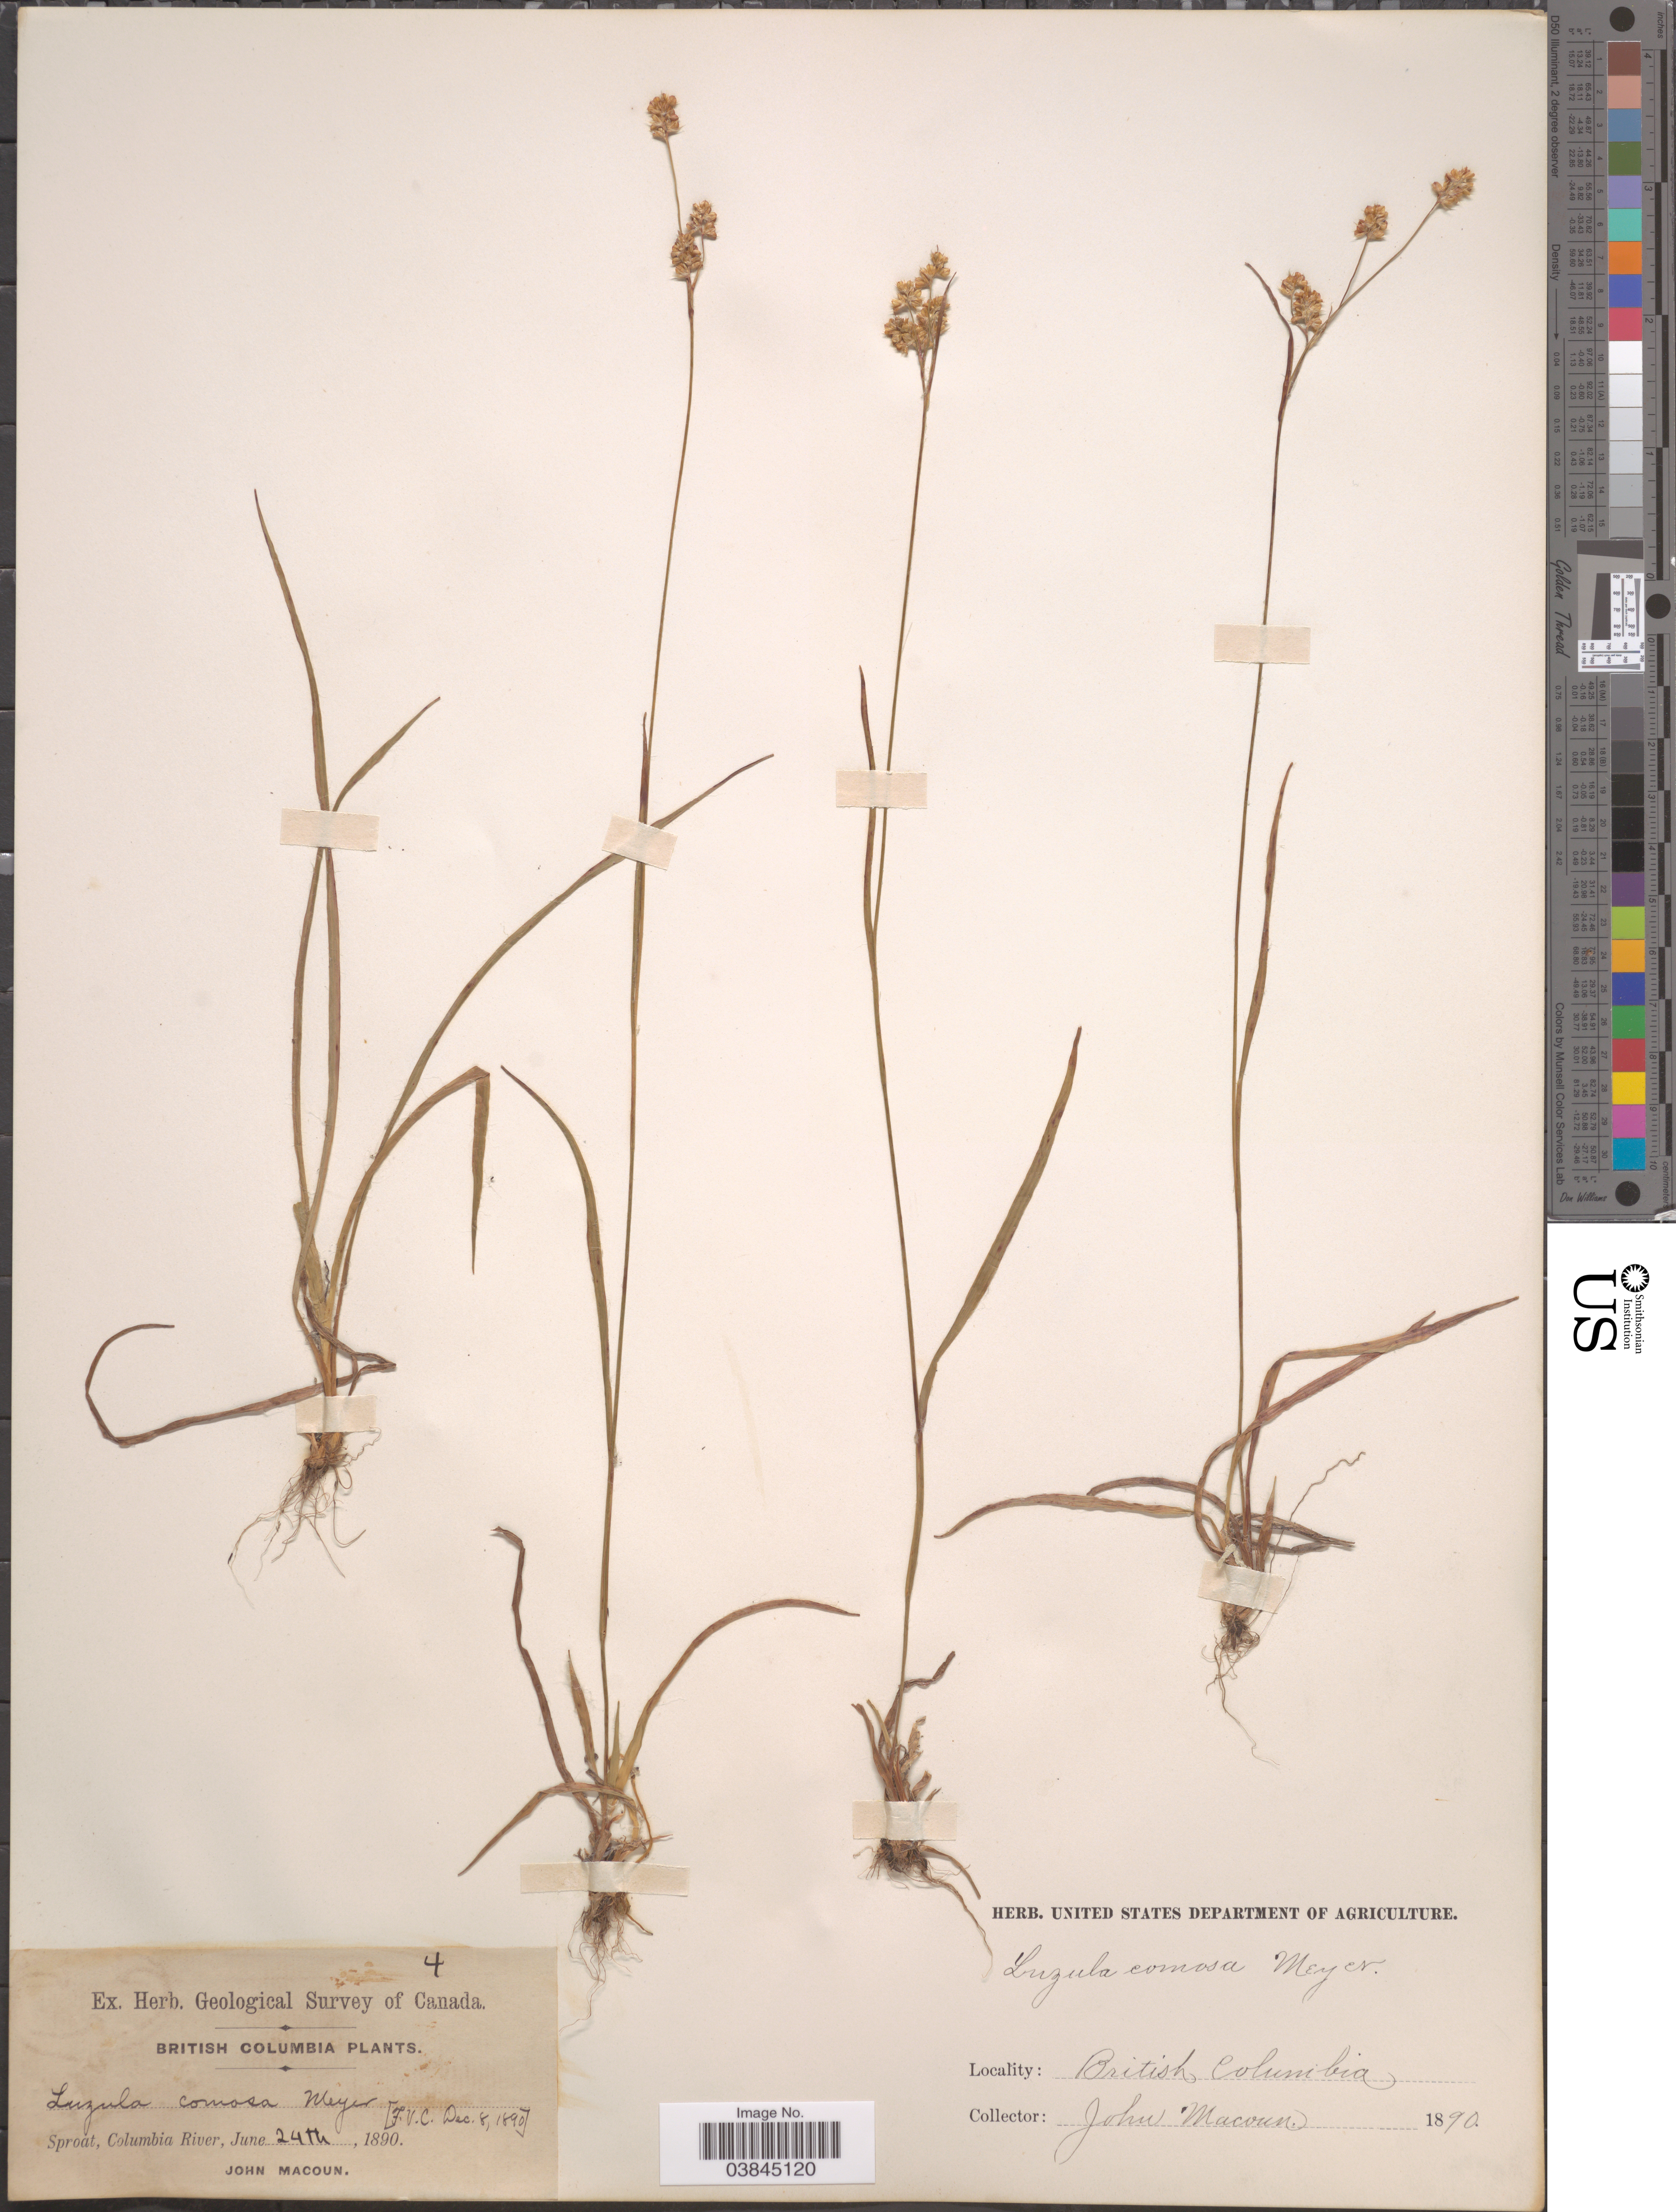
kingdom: Plantae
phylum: Tracheophyta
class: Liliopsida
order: Poales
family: Juncaceae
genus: Luzula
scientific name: Luzula campestris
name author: (L.) DC.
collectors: J. Macoun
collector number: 4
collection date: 1890-06-24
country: Canada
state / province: British Columbia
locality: Sproat, Columbia River.